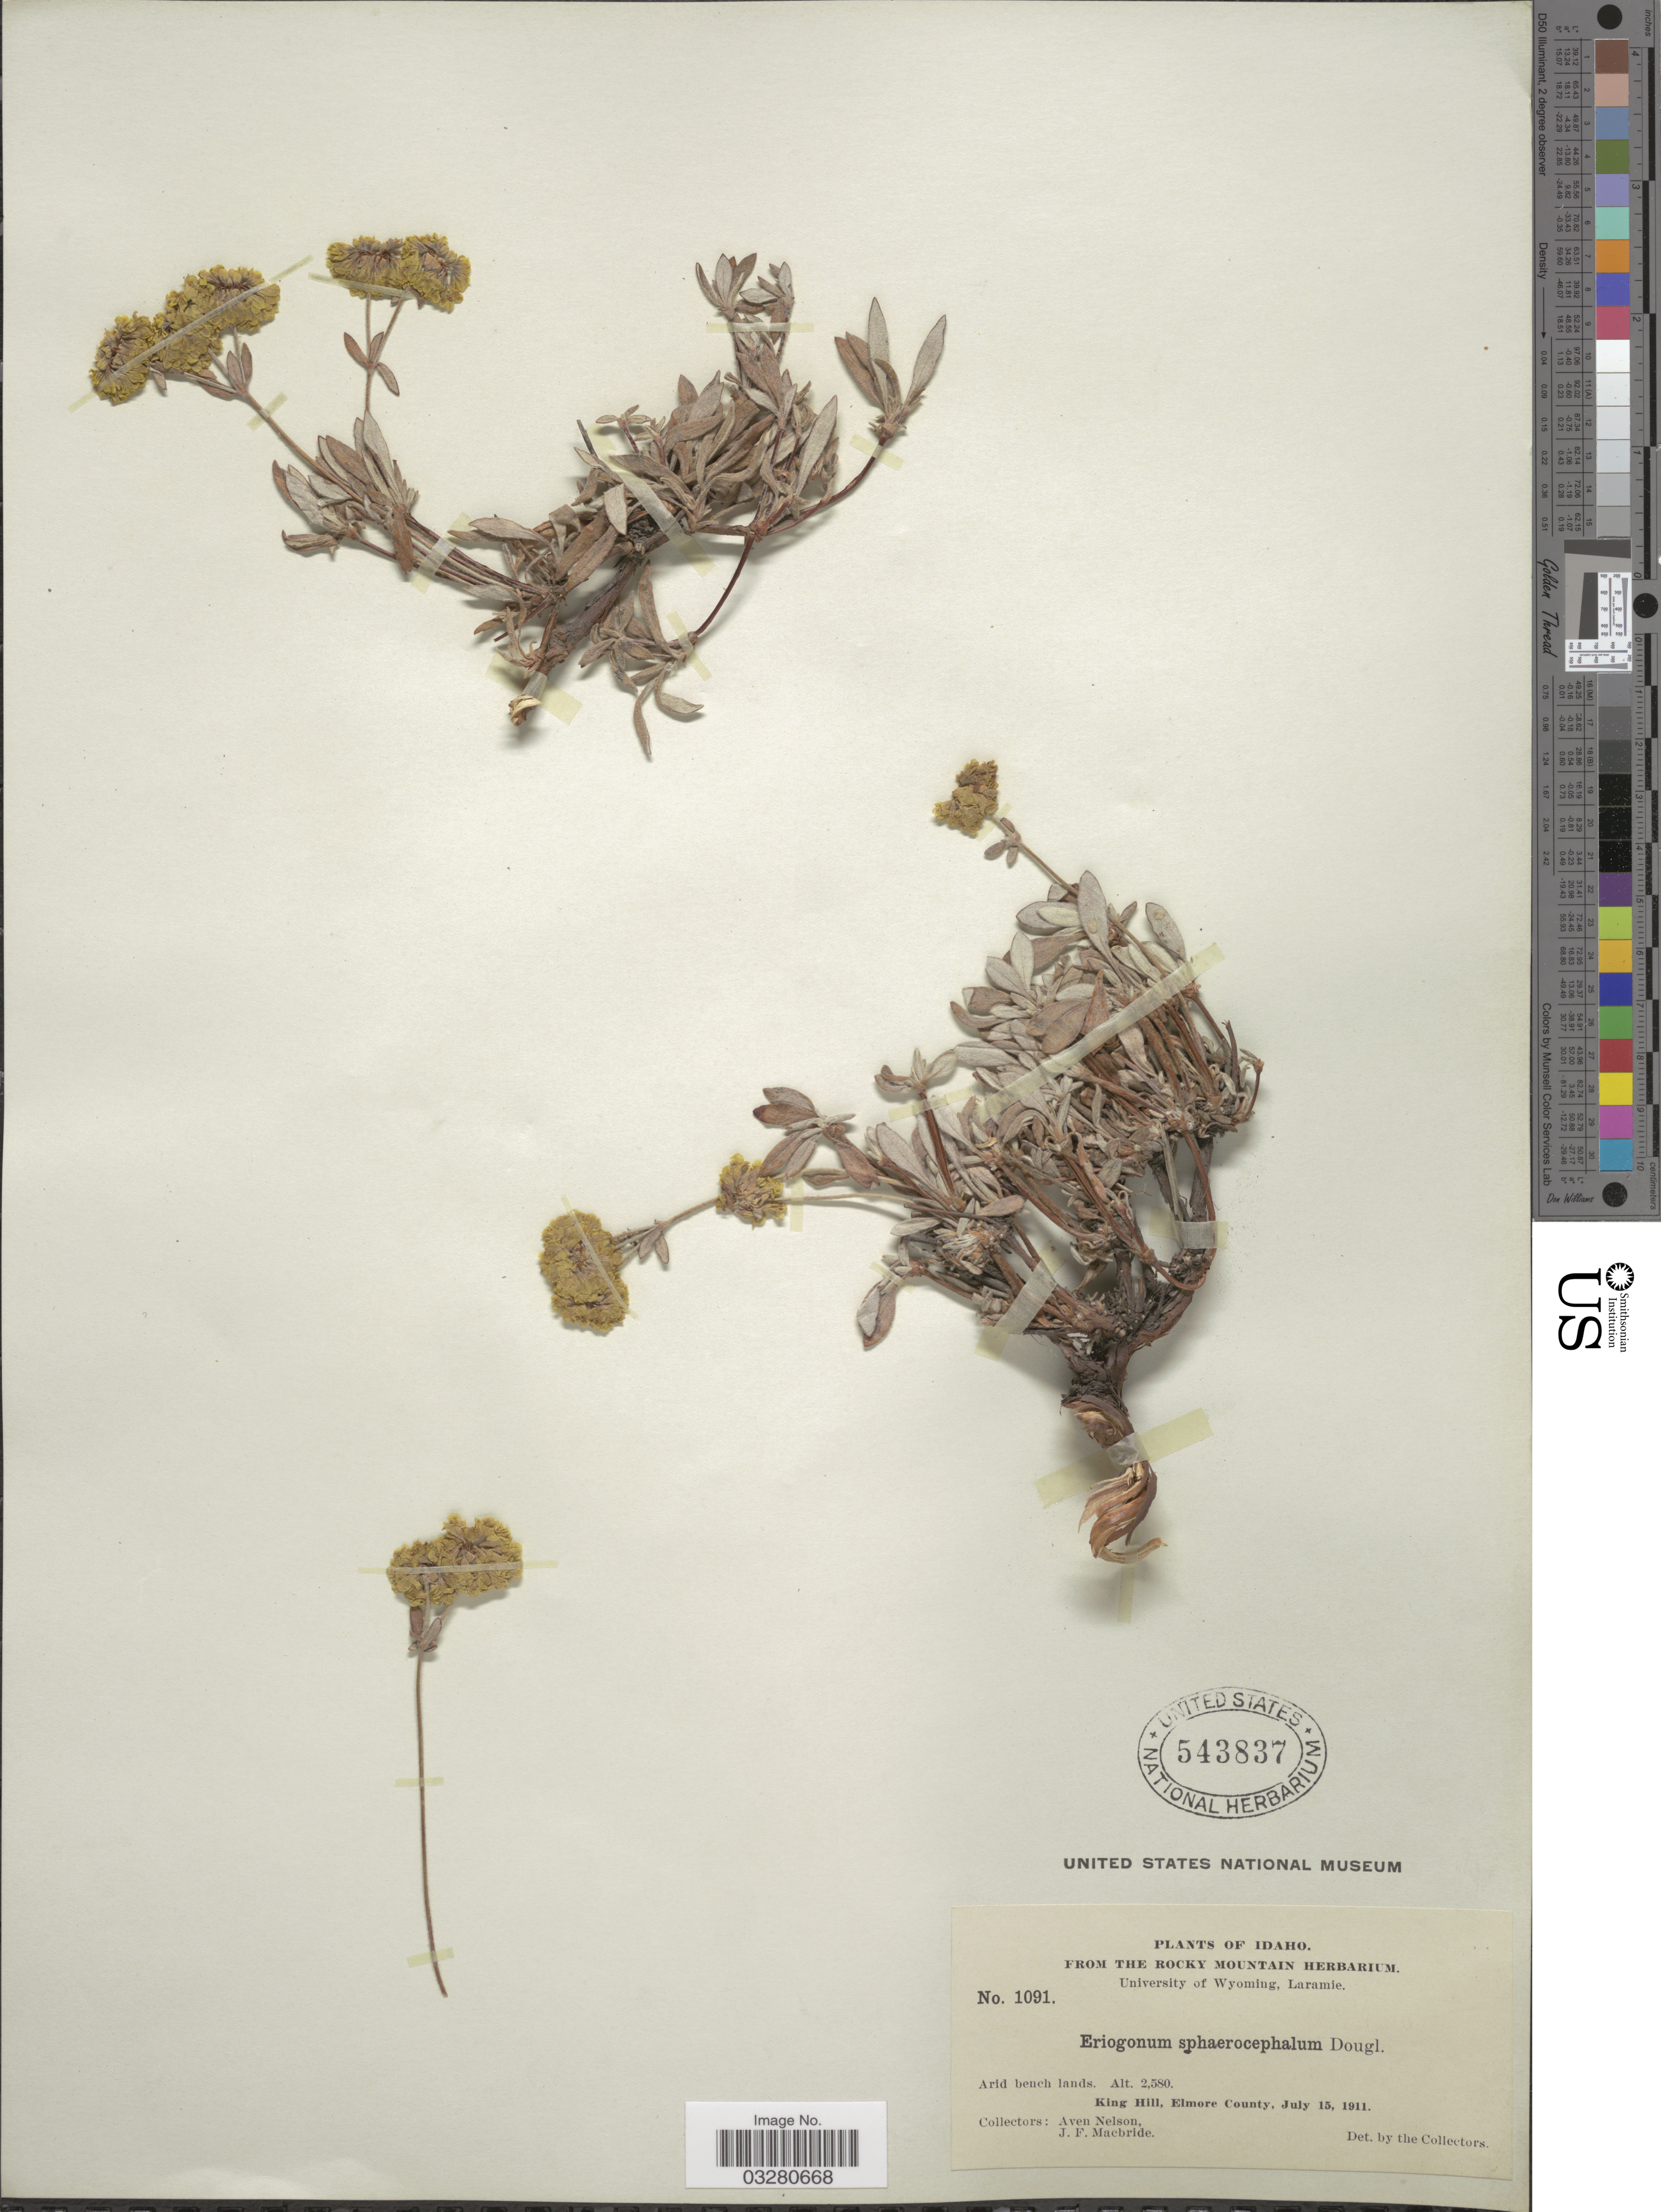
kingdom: Plantae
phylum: Tracheophyta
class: Magnoliopsida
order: Caryophyllales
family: Polygonaceae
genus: Eriogonum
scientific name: Eriogonum sphaerocephalum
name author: Benth. & Douglas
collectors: A. Nelson & J. F. Macbride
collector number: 1091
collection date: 1911-07-15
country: United States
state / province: Idaho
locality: King Hill, Elmore County.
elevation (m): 2580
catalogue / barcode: US 543837